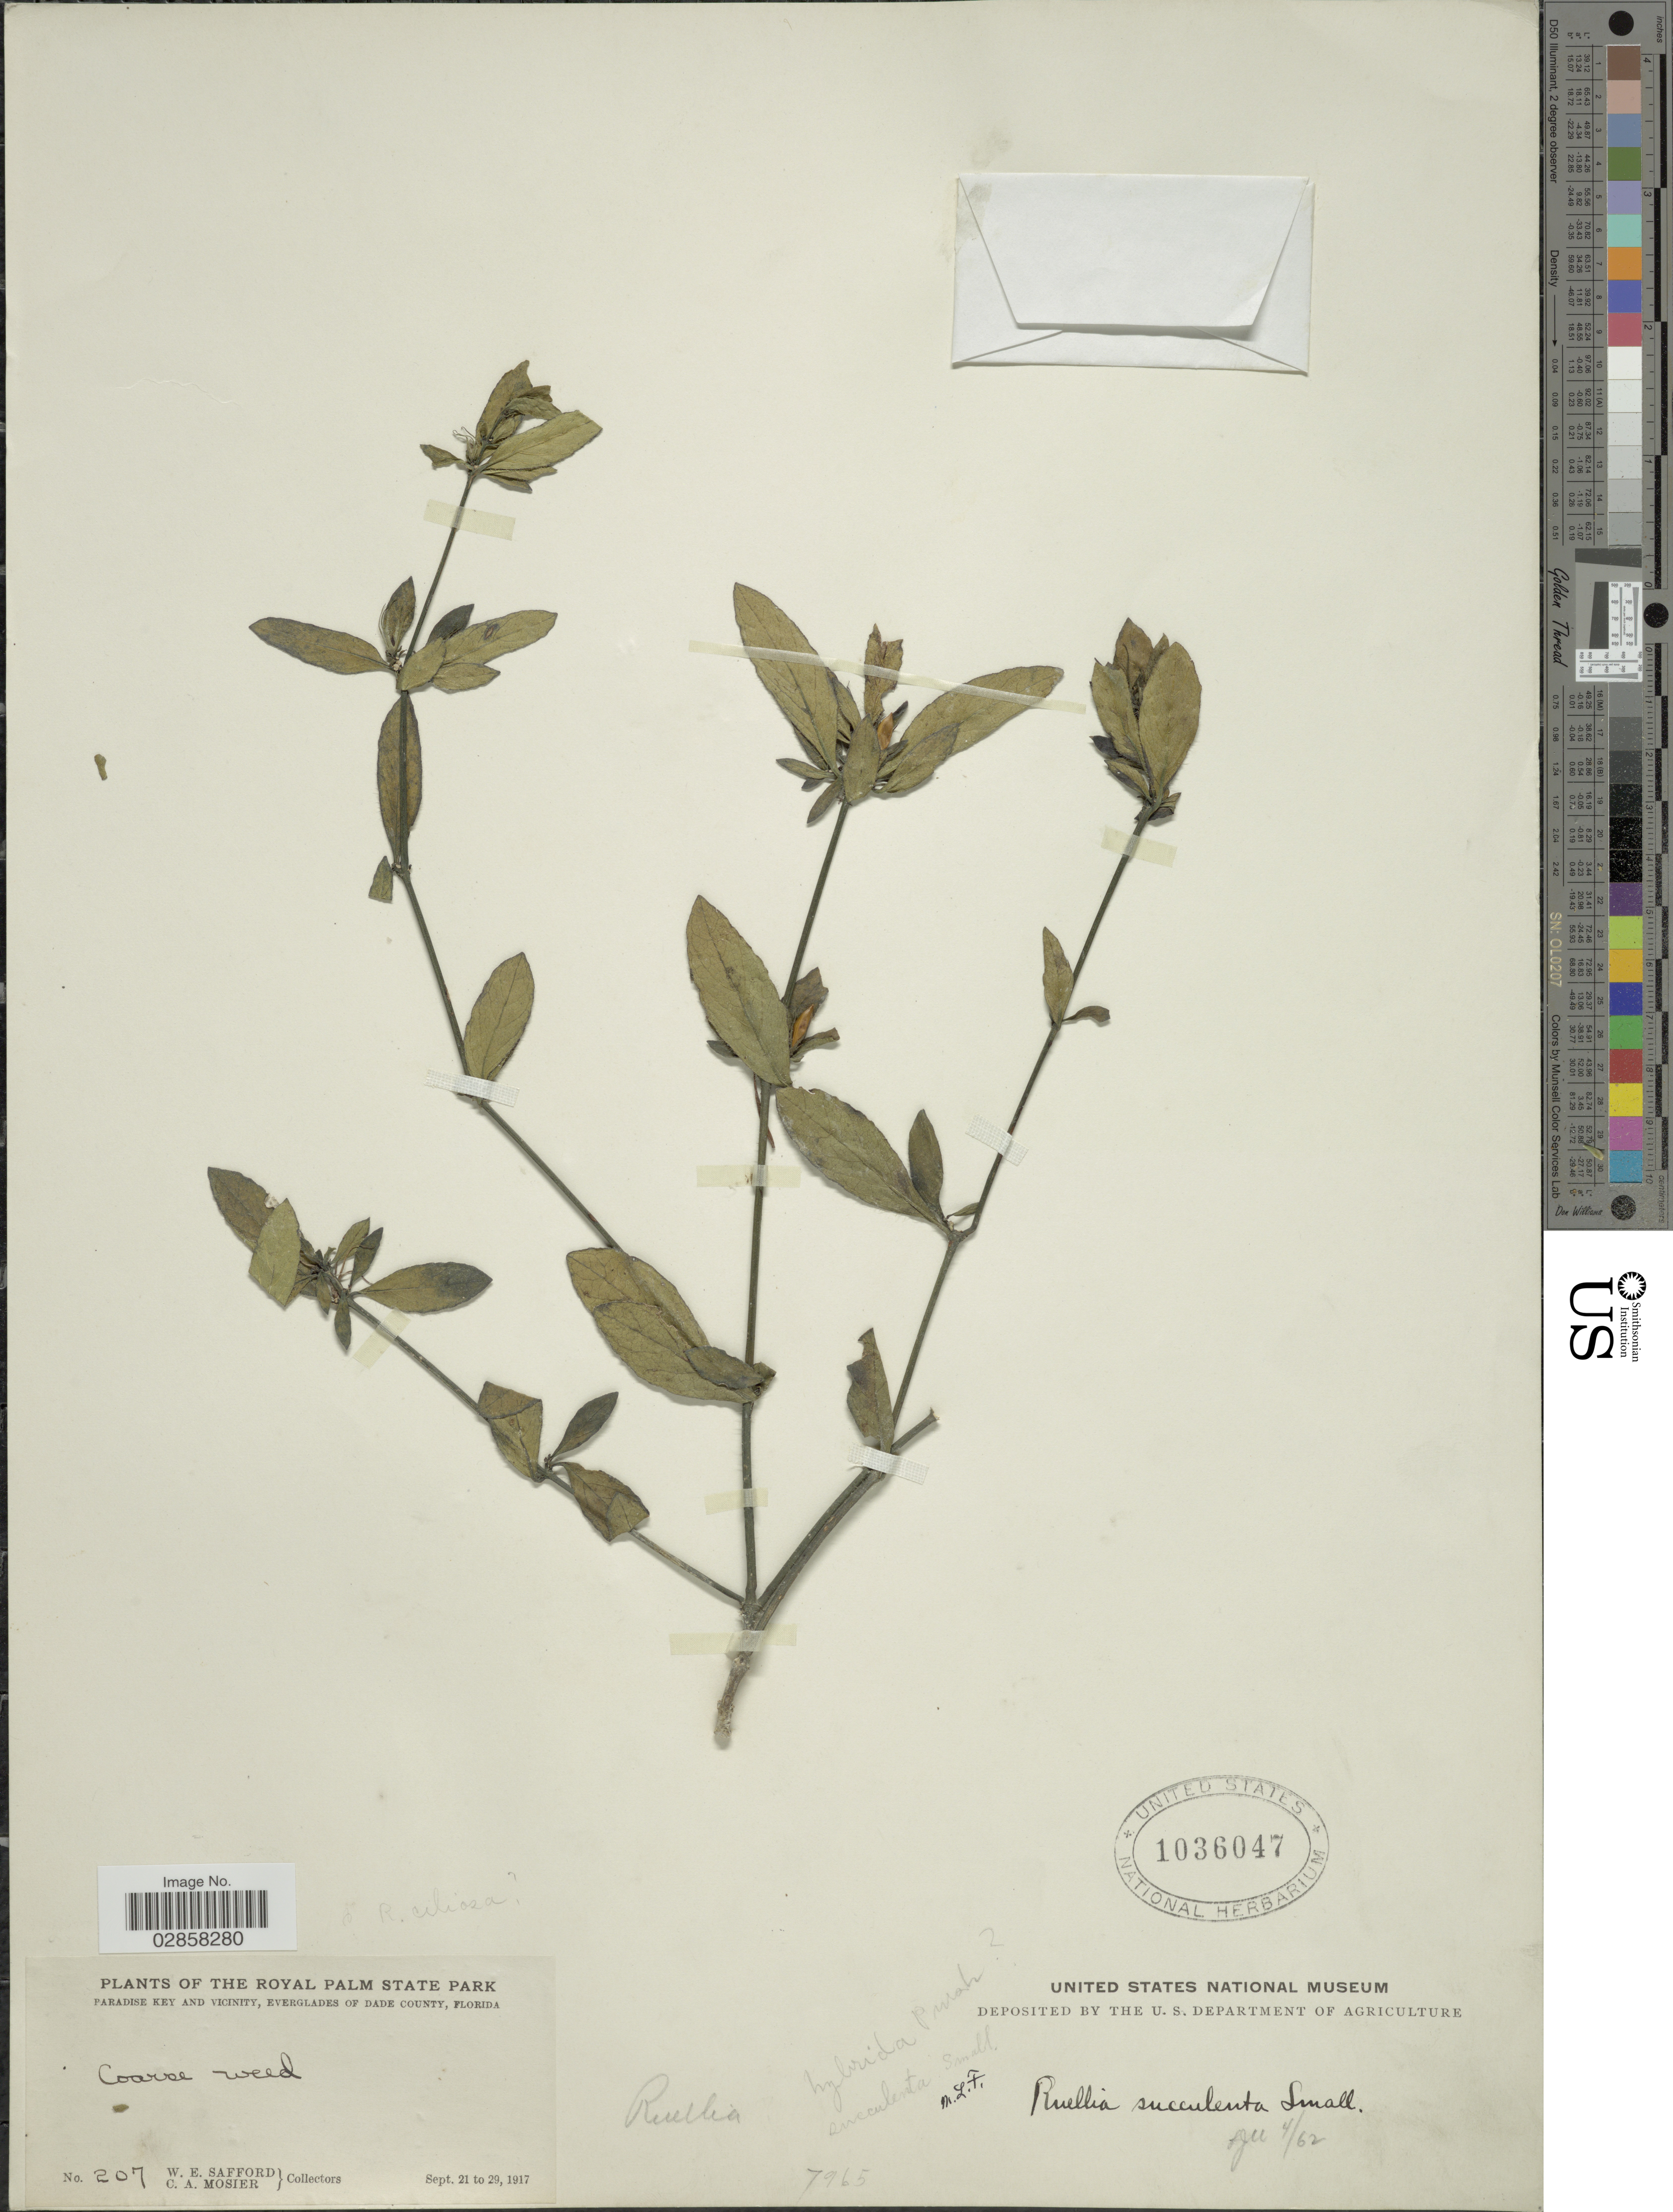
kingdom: Plantae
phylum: Tracheophyta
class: Magnoliopsida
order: Lamiales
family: Acanthaceae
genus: Ruellia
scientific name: Ruellia succulenta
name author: Small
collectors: W. E. Safford & C. A. Mosier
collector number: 207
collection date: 1917-09-21/1917-09-29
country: United States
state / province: Florida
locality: The Royal Palm State Park. Paradise Key and vicinity, Everglades of Dade County.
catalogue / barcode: US 1036047